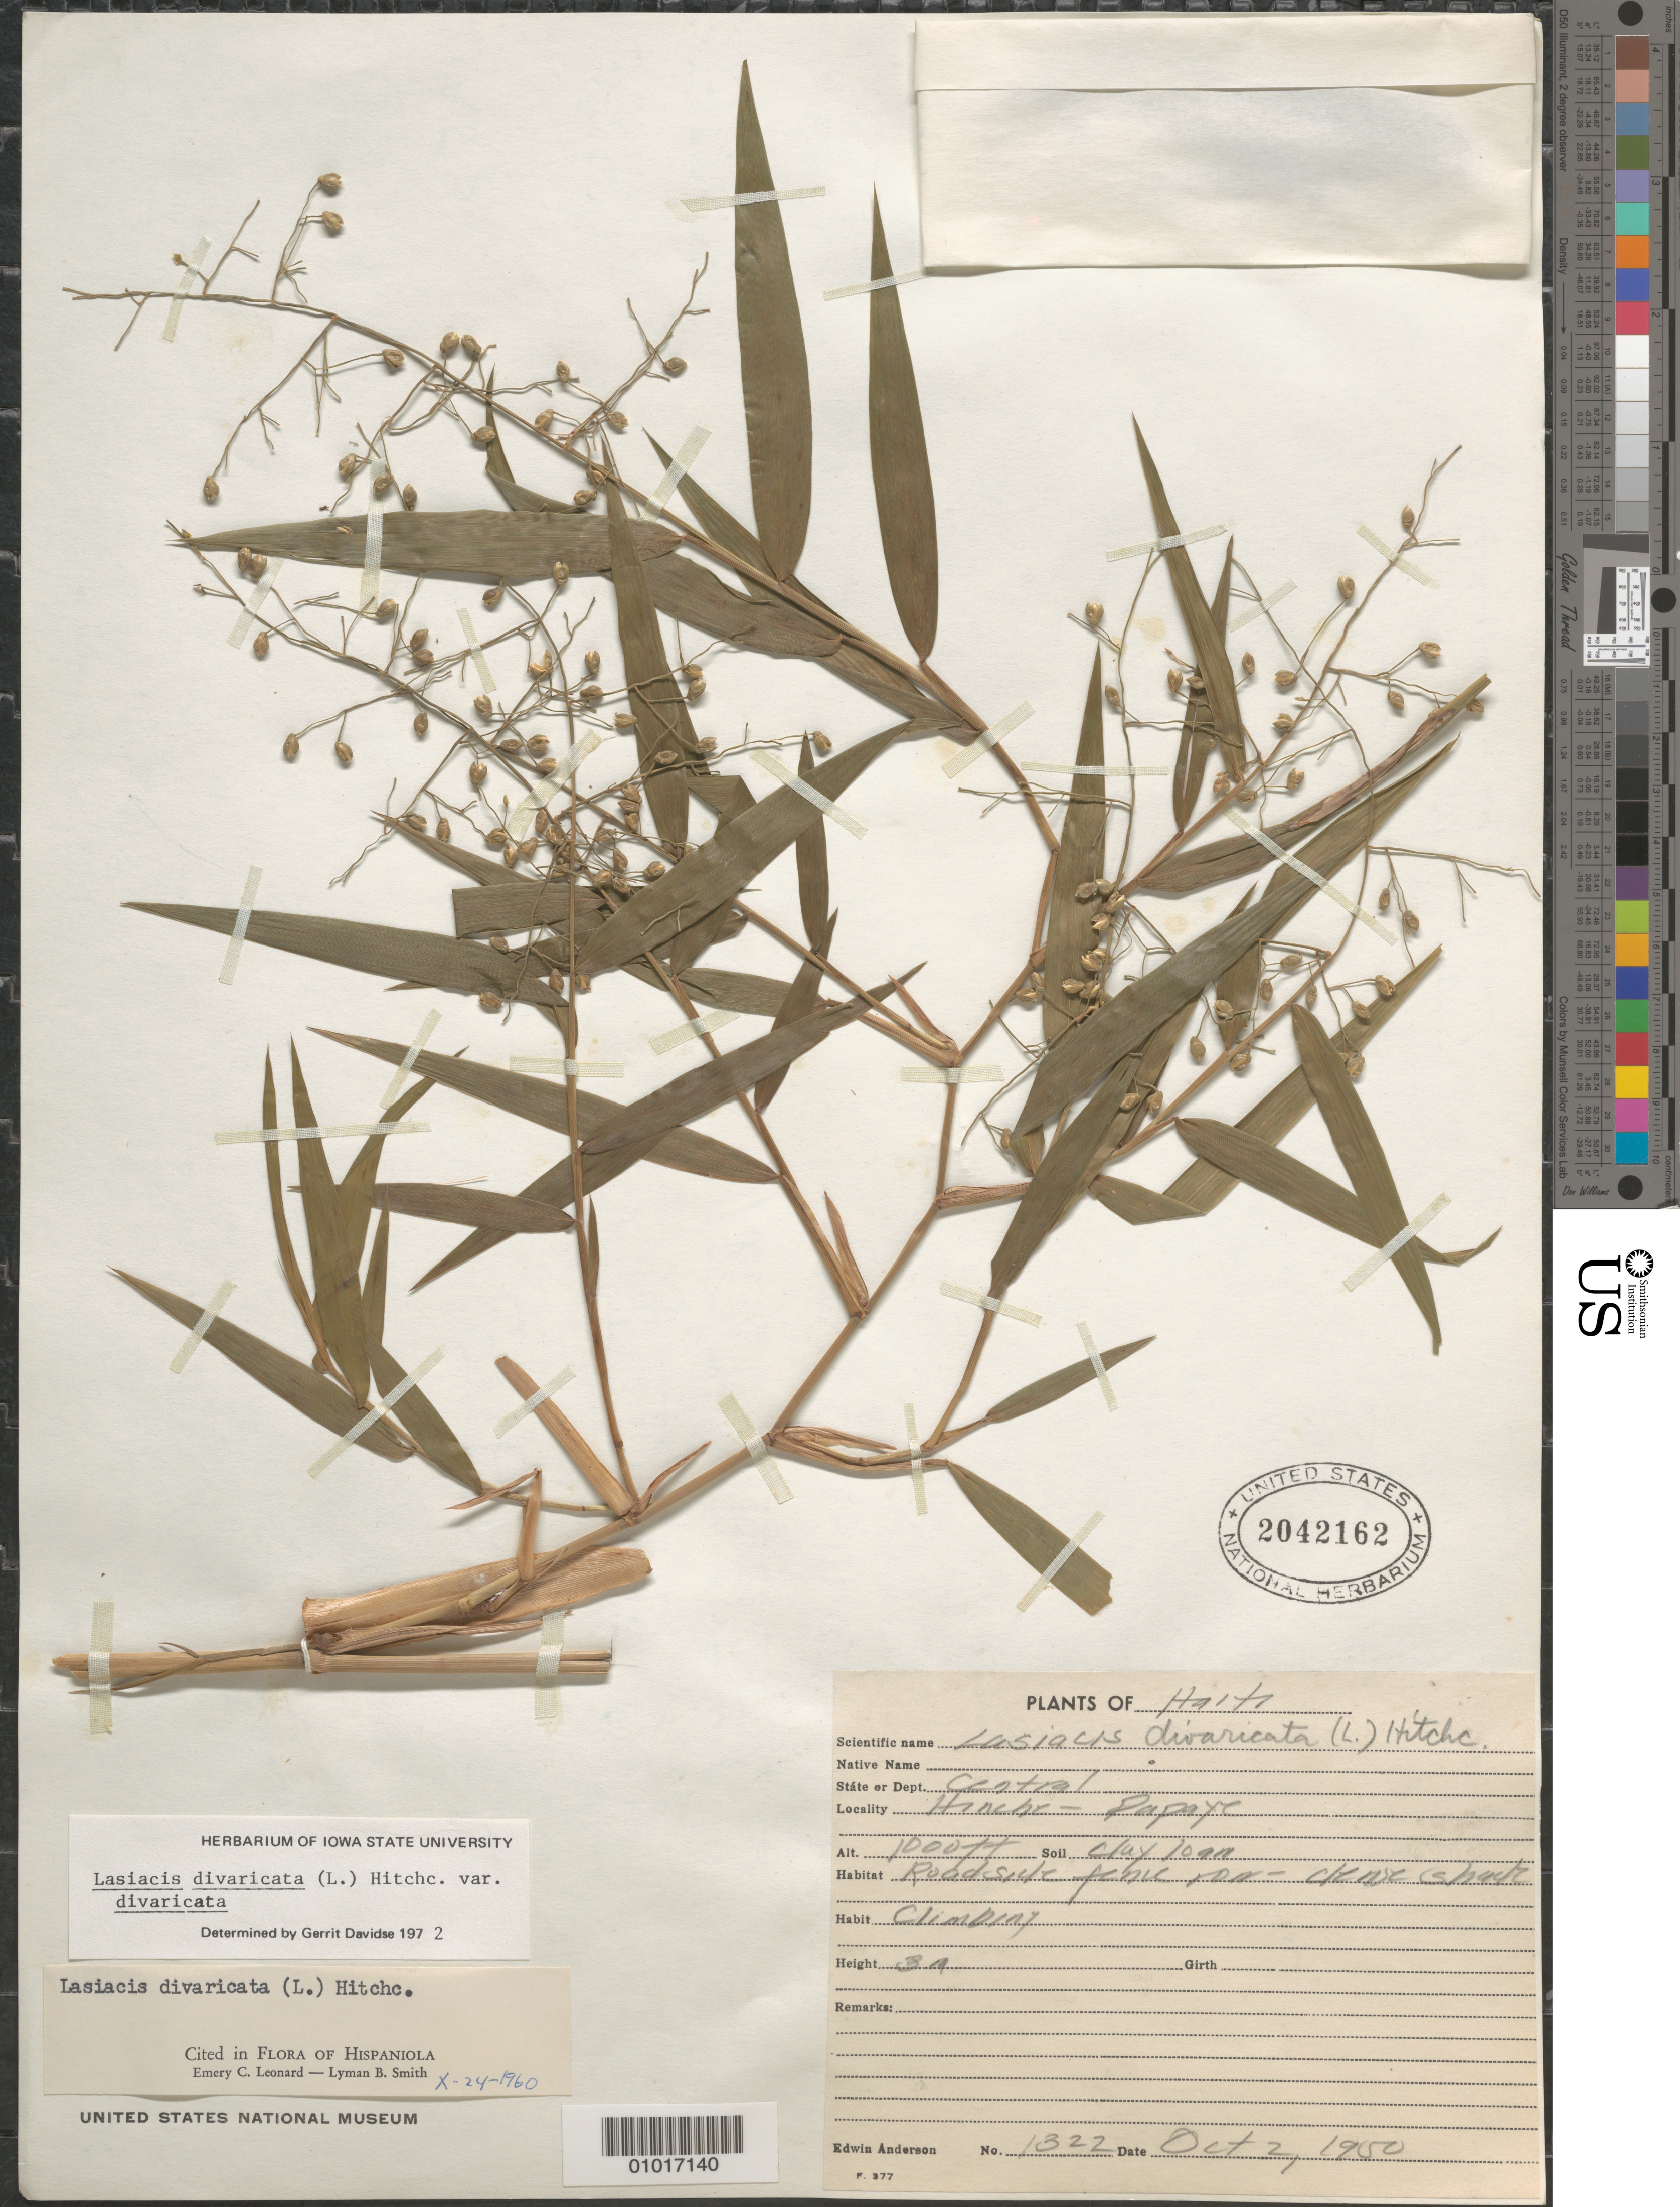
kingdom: Plantae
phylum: Tracheophyta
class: Liliopsida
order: Poales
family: Poaceae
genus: Lasiacis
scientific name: Lasiacis divaricata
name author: (L.) Hitchc.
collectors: E. Anderson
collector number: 1322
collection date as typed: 02 Oct 1950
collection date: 1950-10-02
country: Haiti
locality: Centre, (Hinche): Papaye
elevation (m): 305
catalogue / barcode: US 2042162